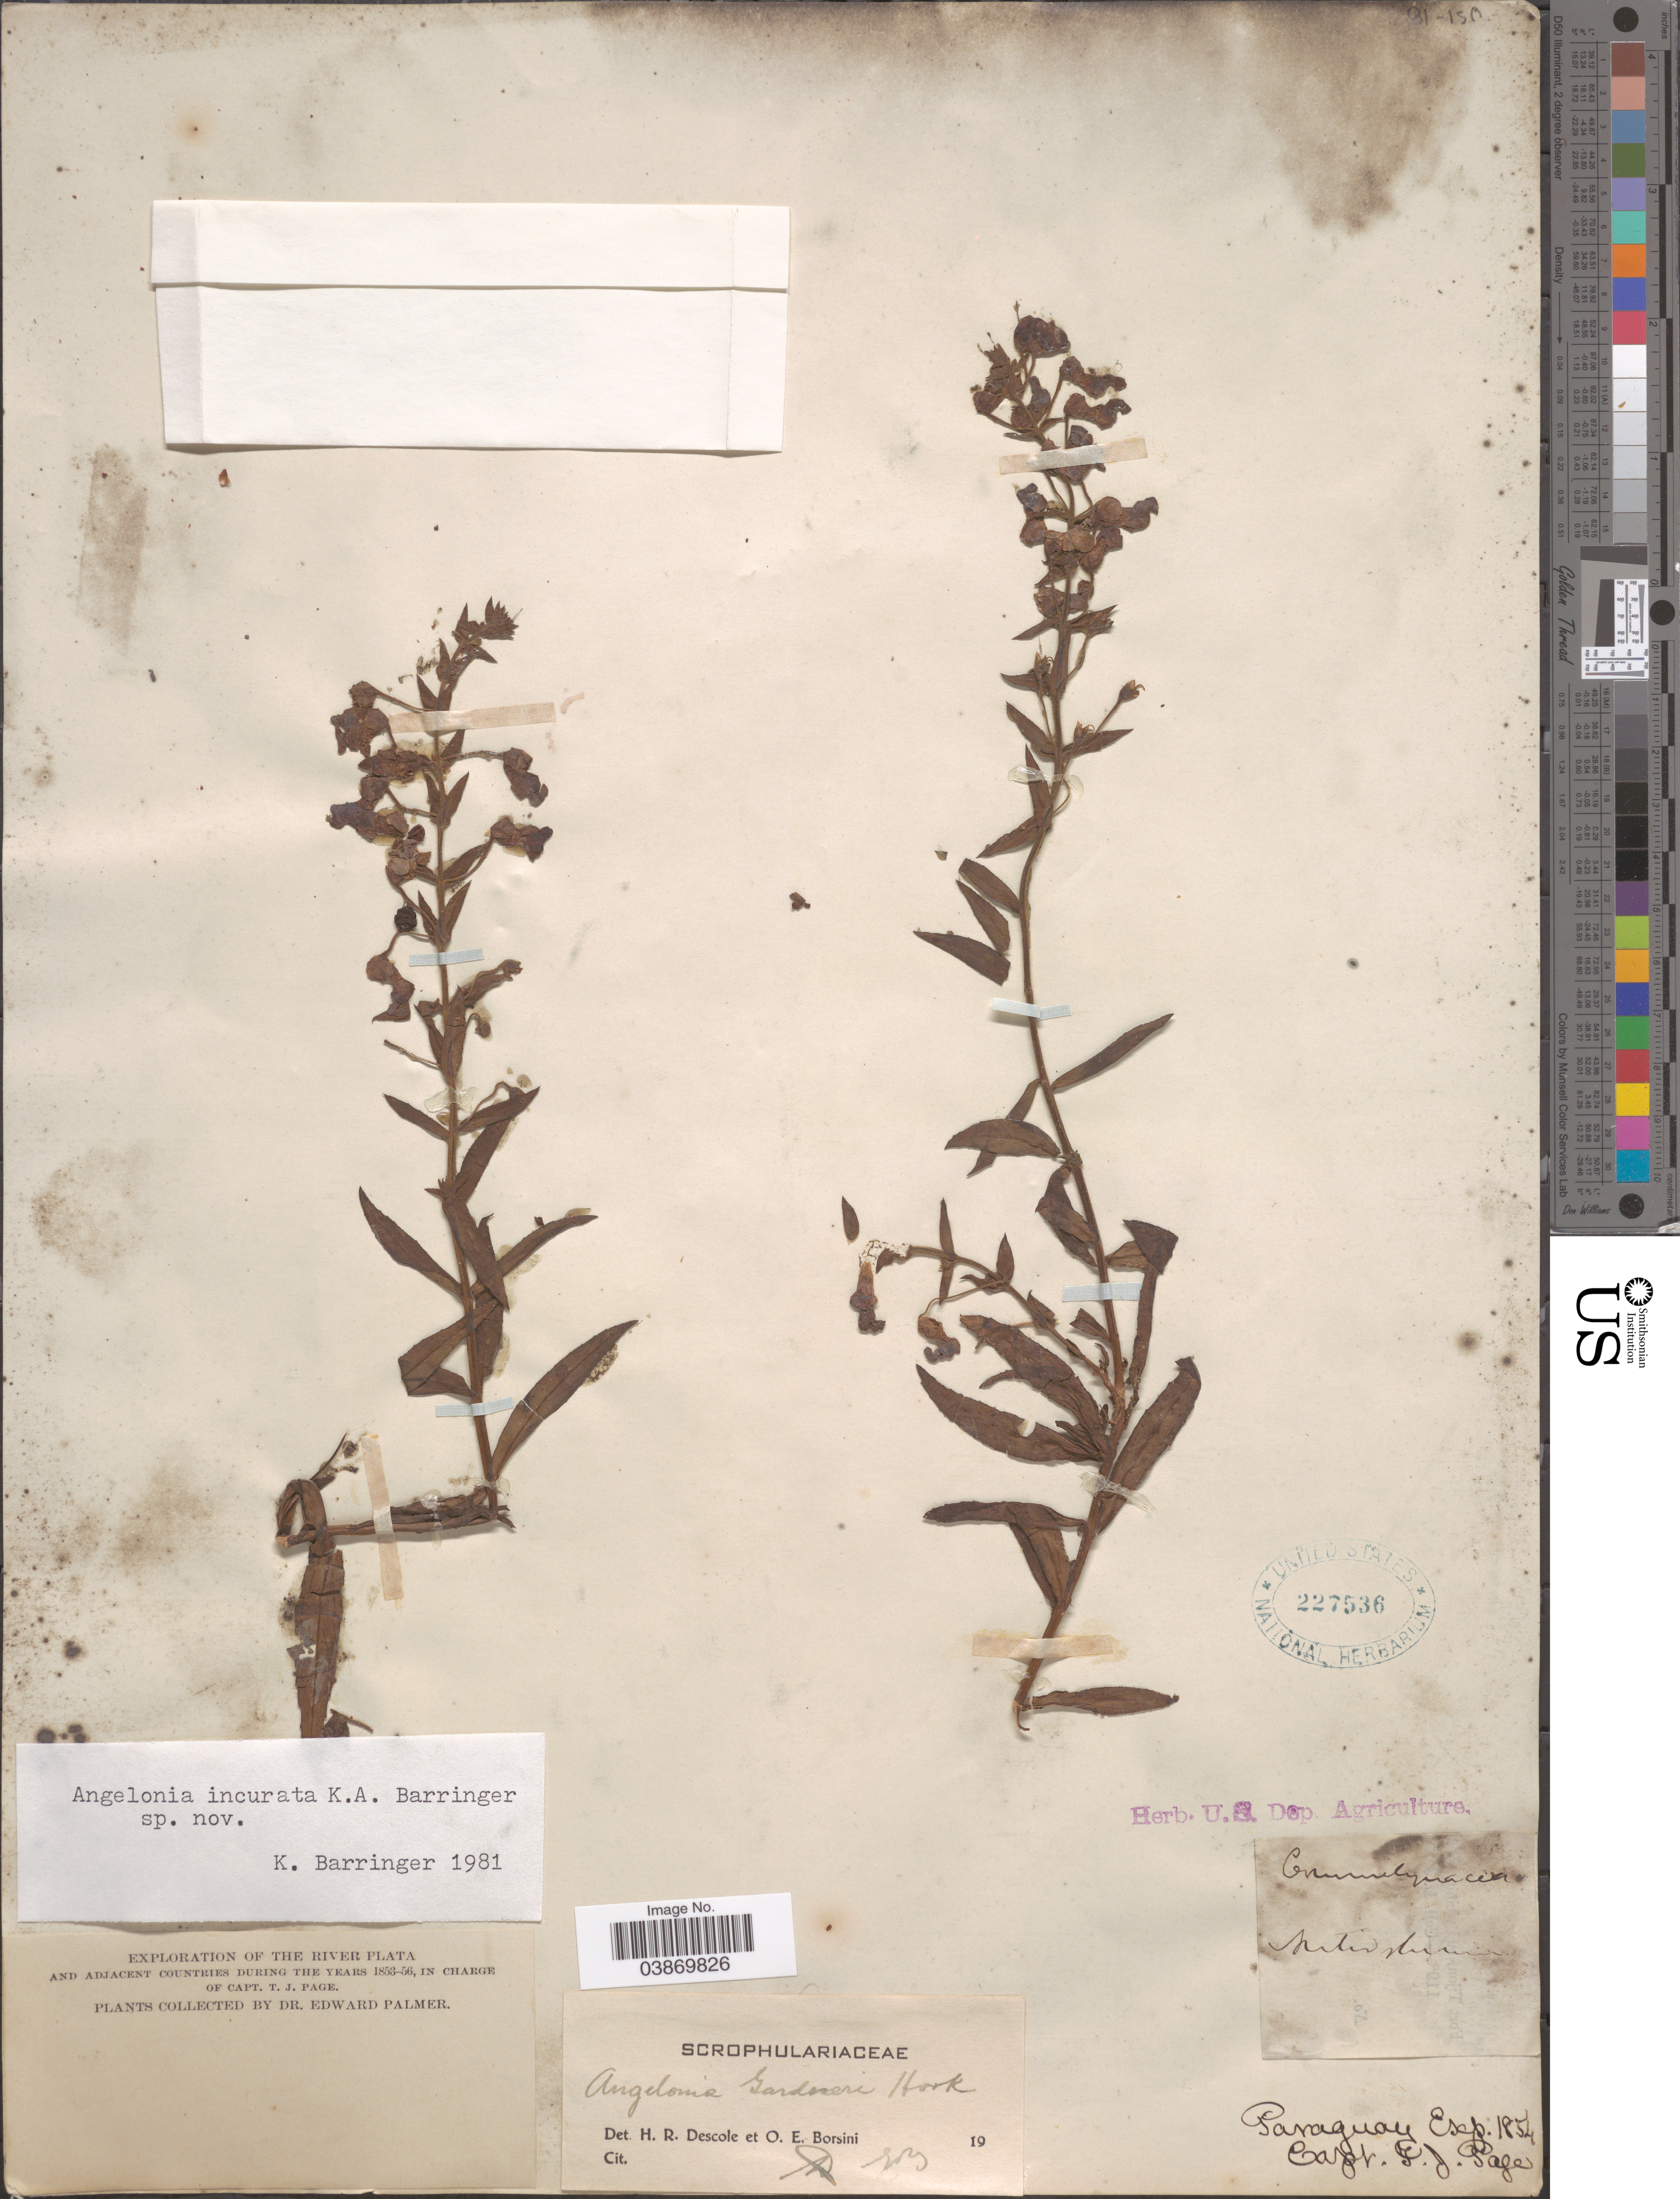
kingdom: Plantae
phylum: Tracheophyta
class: Magnoliopsida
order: Lamiales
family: Plantaginaceae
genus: Angelonia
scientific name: Angelonia incurata Barringer sp. nov. ined.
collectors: T. J. Page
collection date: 1854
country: Paraguay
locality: The River Plata.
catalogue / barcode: US 227536